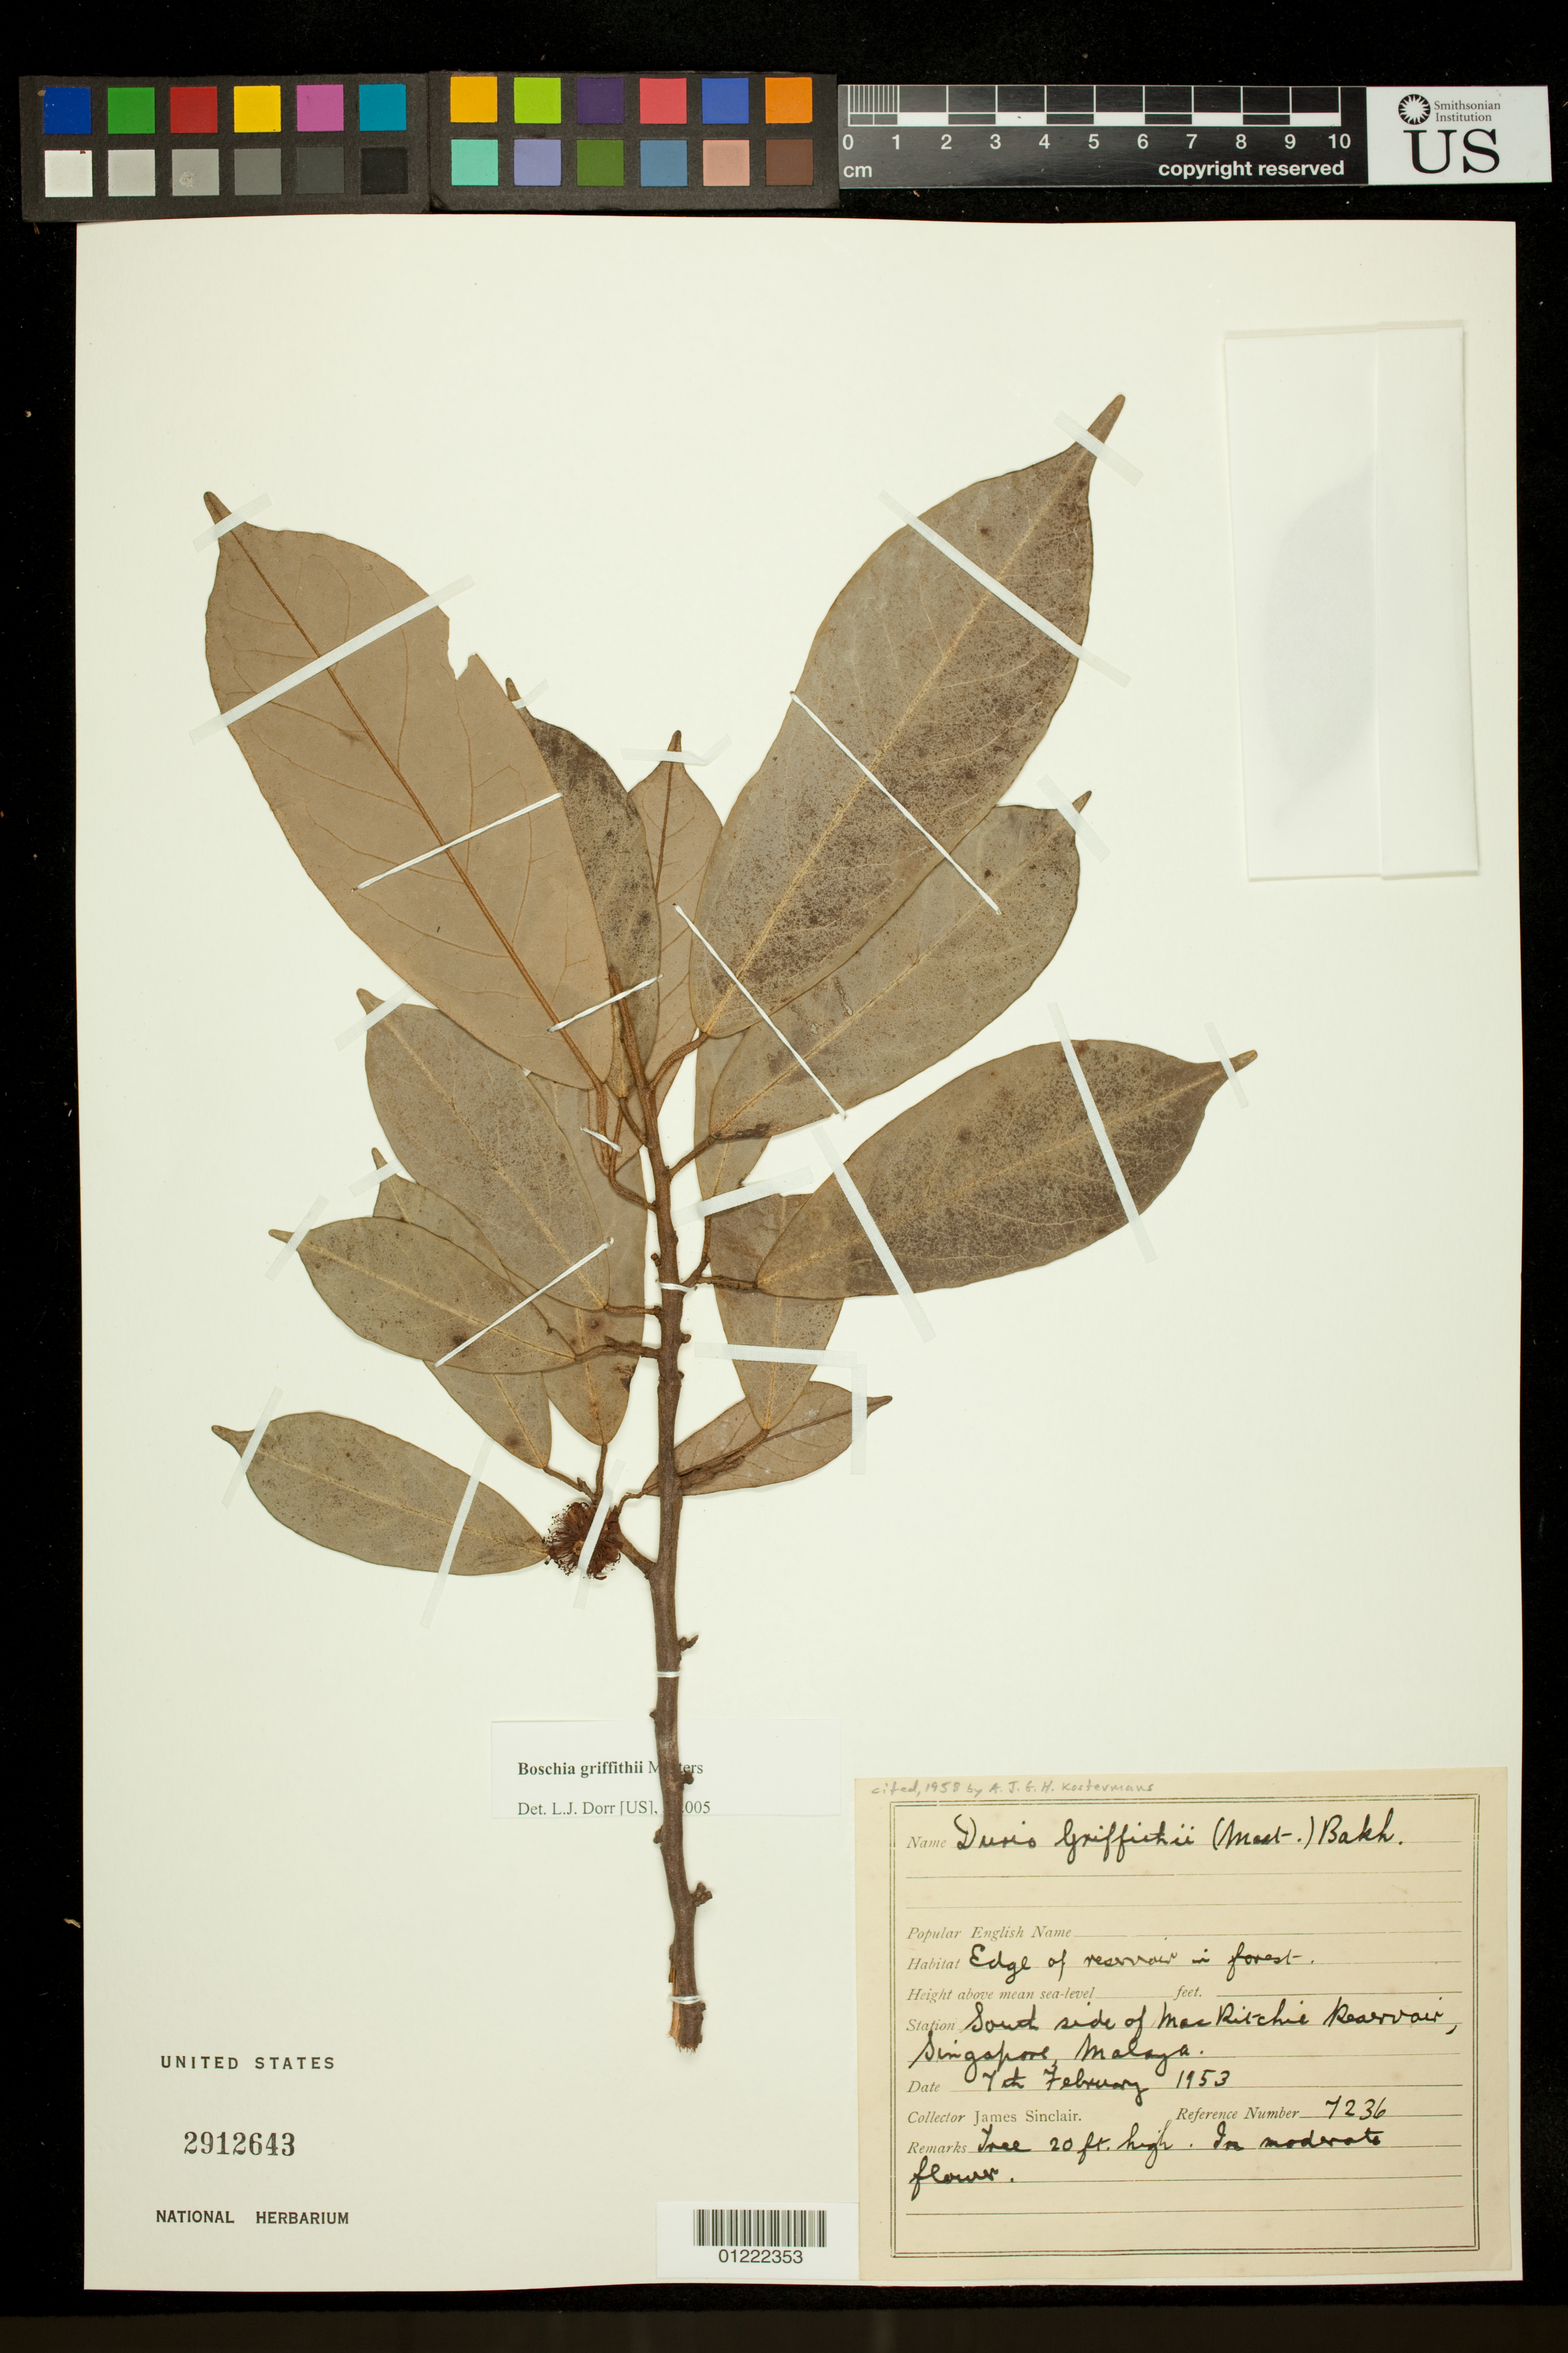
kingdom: Plantae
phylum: Tracheophyta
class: Magnoliopsida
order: Malvales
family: Malvaceae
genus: Boschia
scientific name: Boschia griffithii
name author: Mast.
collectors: J. Sinclair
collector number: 7236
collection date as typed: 2/7/1953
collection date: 1953-02-07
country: Singapore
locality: Edge of reservoir in forest. South side of MacRitchie Reservoir, Singapore.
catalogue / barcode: US 2912643